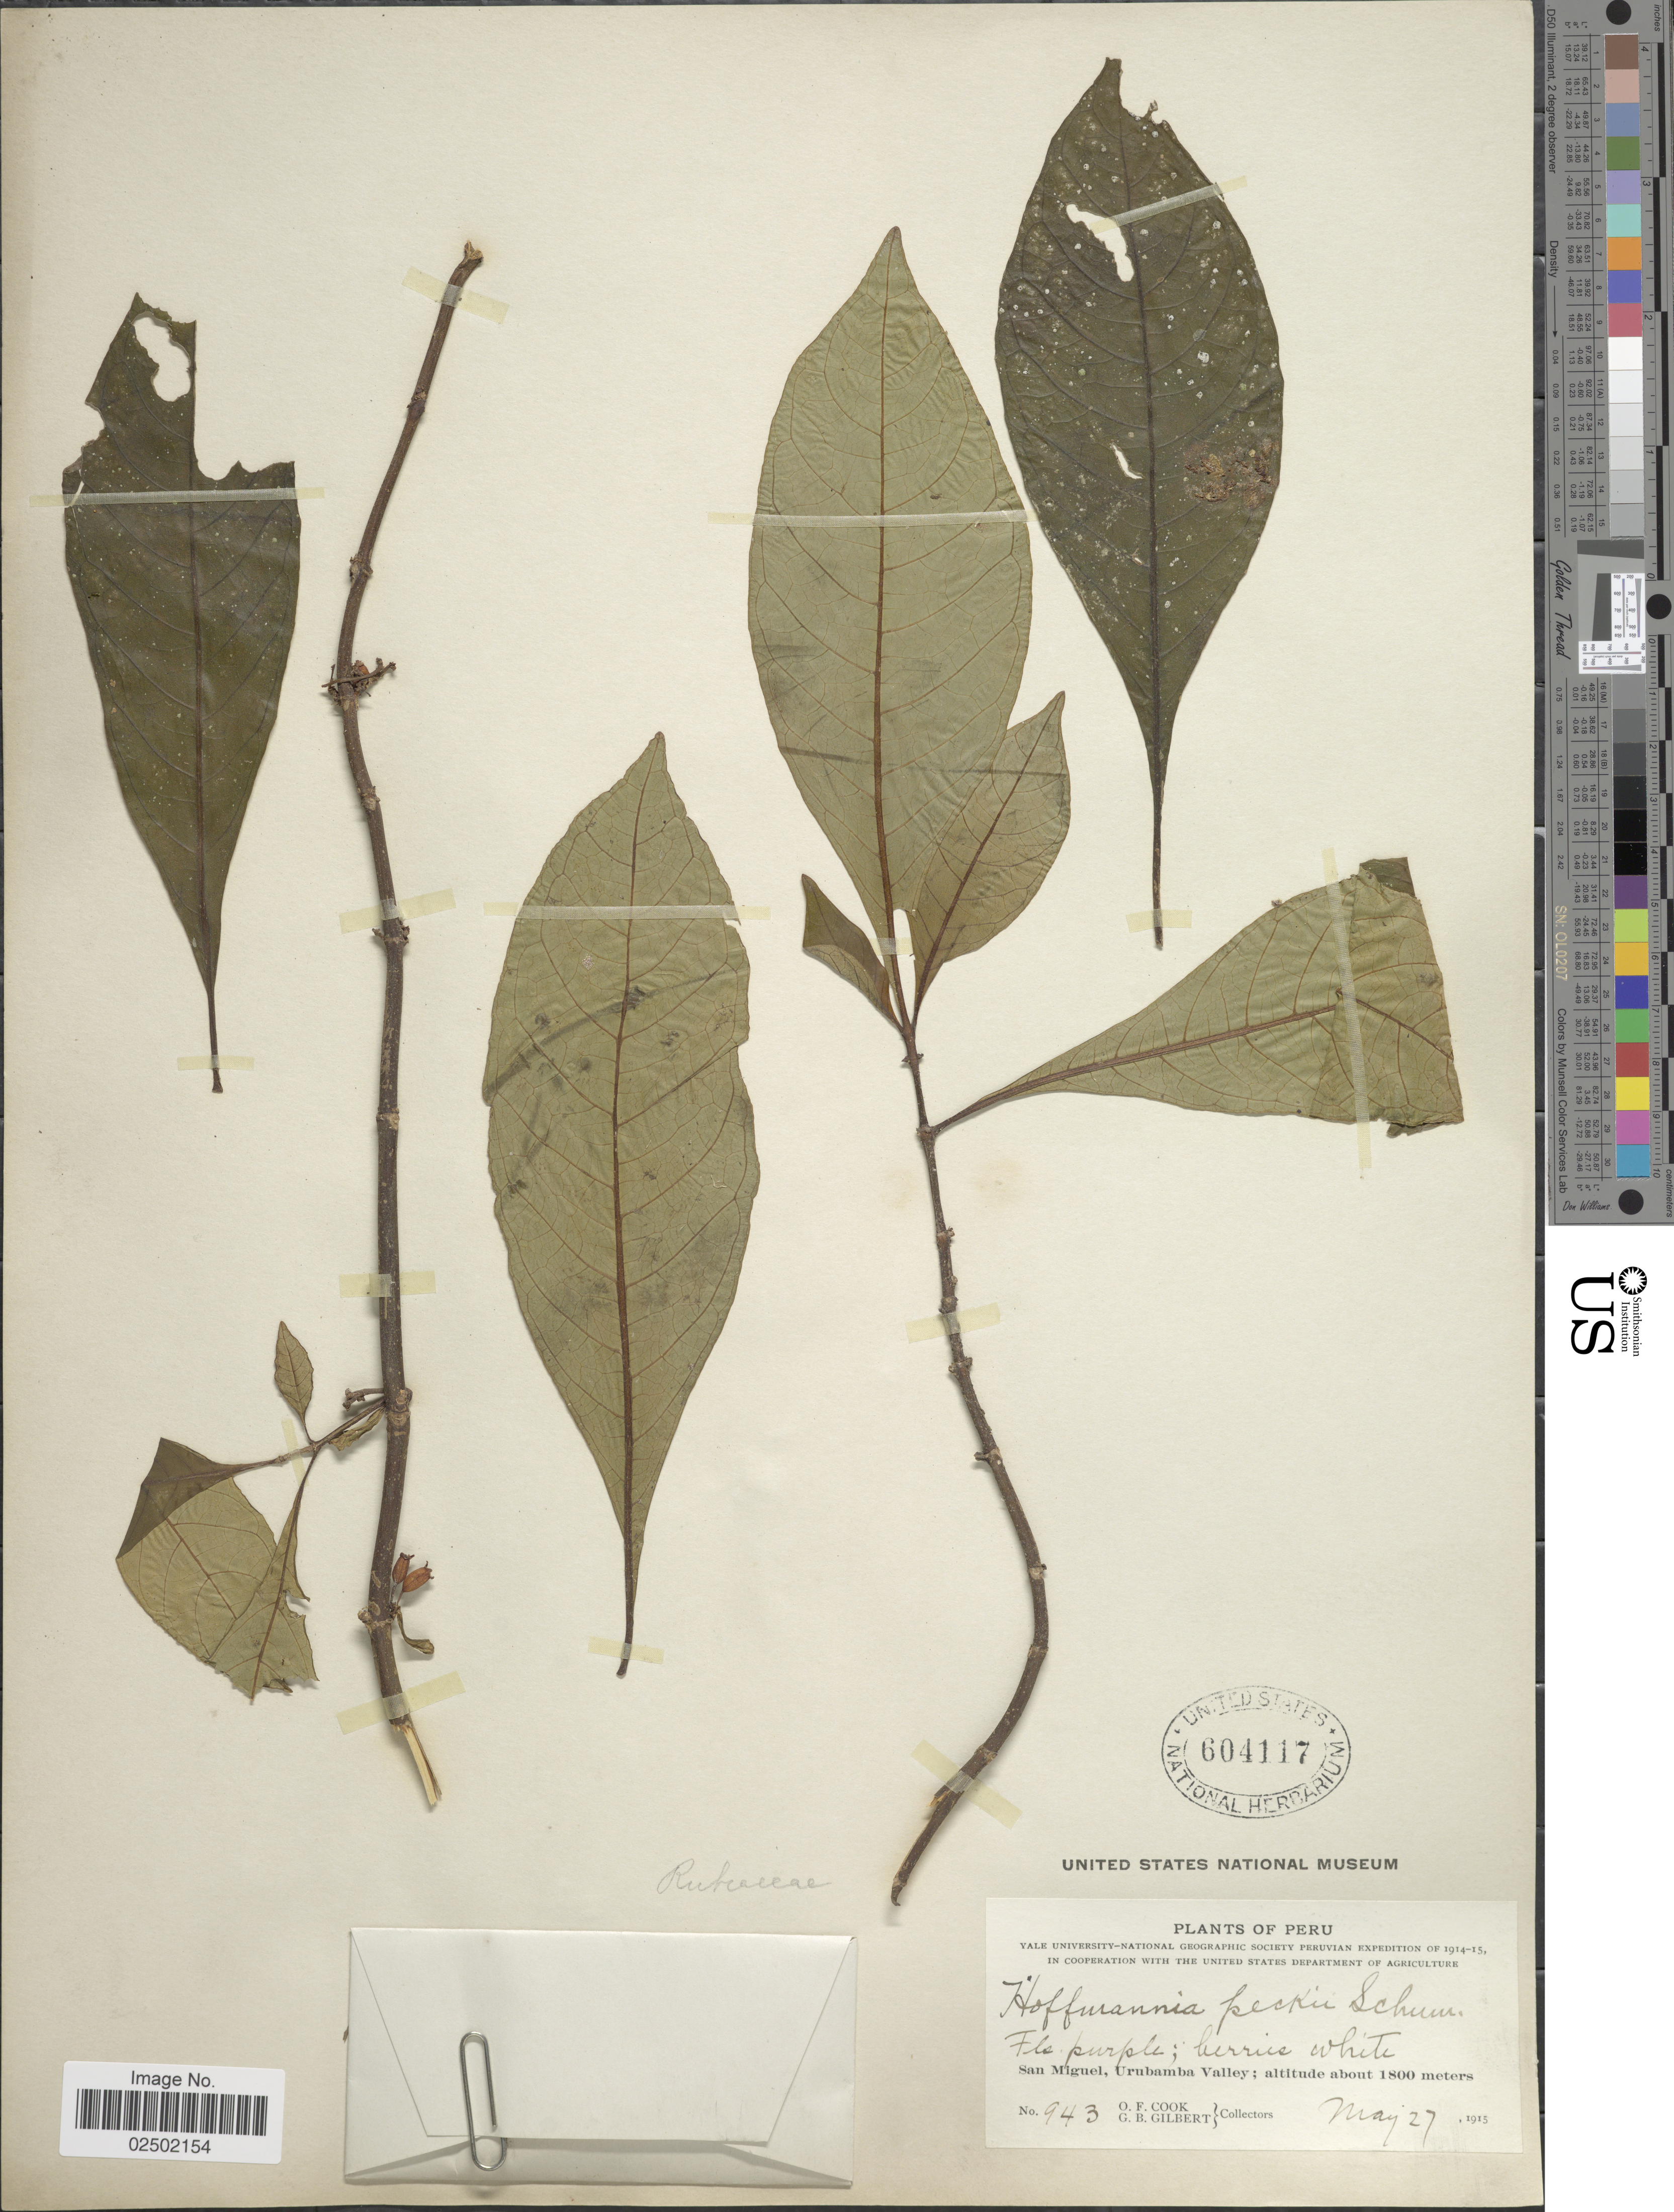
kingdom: Plantae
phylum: Tracheophyta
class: Magnoliopsida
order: Gentianales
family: Rubiaceae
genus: Hoffmannia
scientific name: Hoffmannia peckii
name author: K. Schum.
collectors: O. F. Cook & G. B. Gilbert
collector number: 943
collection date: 1915-05-27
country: Peru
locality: San Miguel, Urubamba Valley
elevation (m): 1800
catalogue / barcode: US 604117